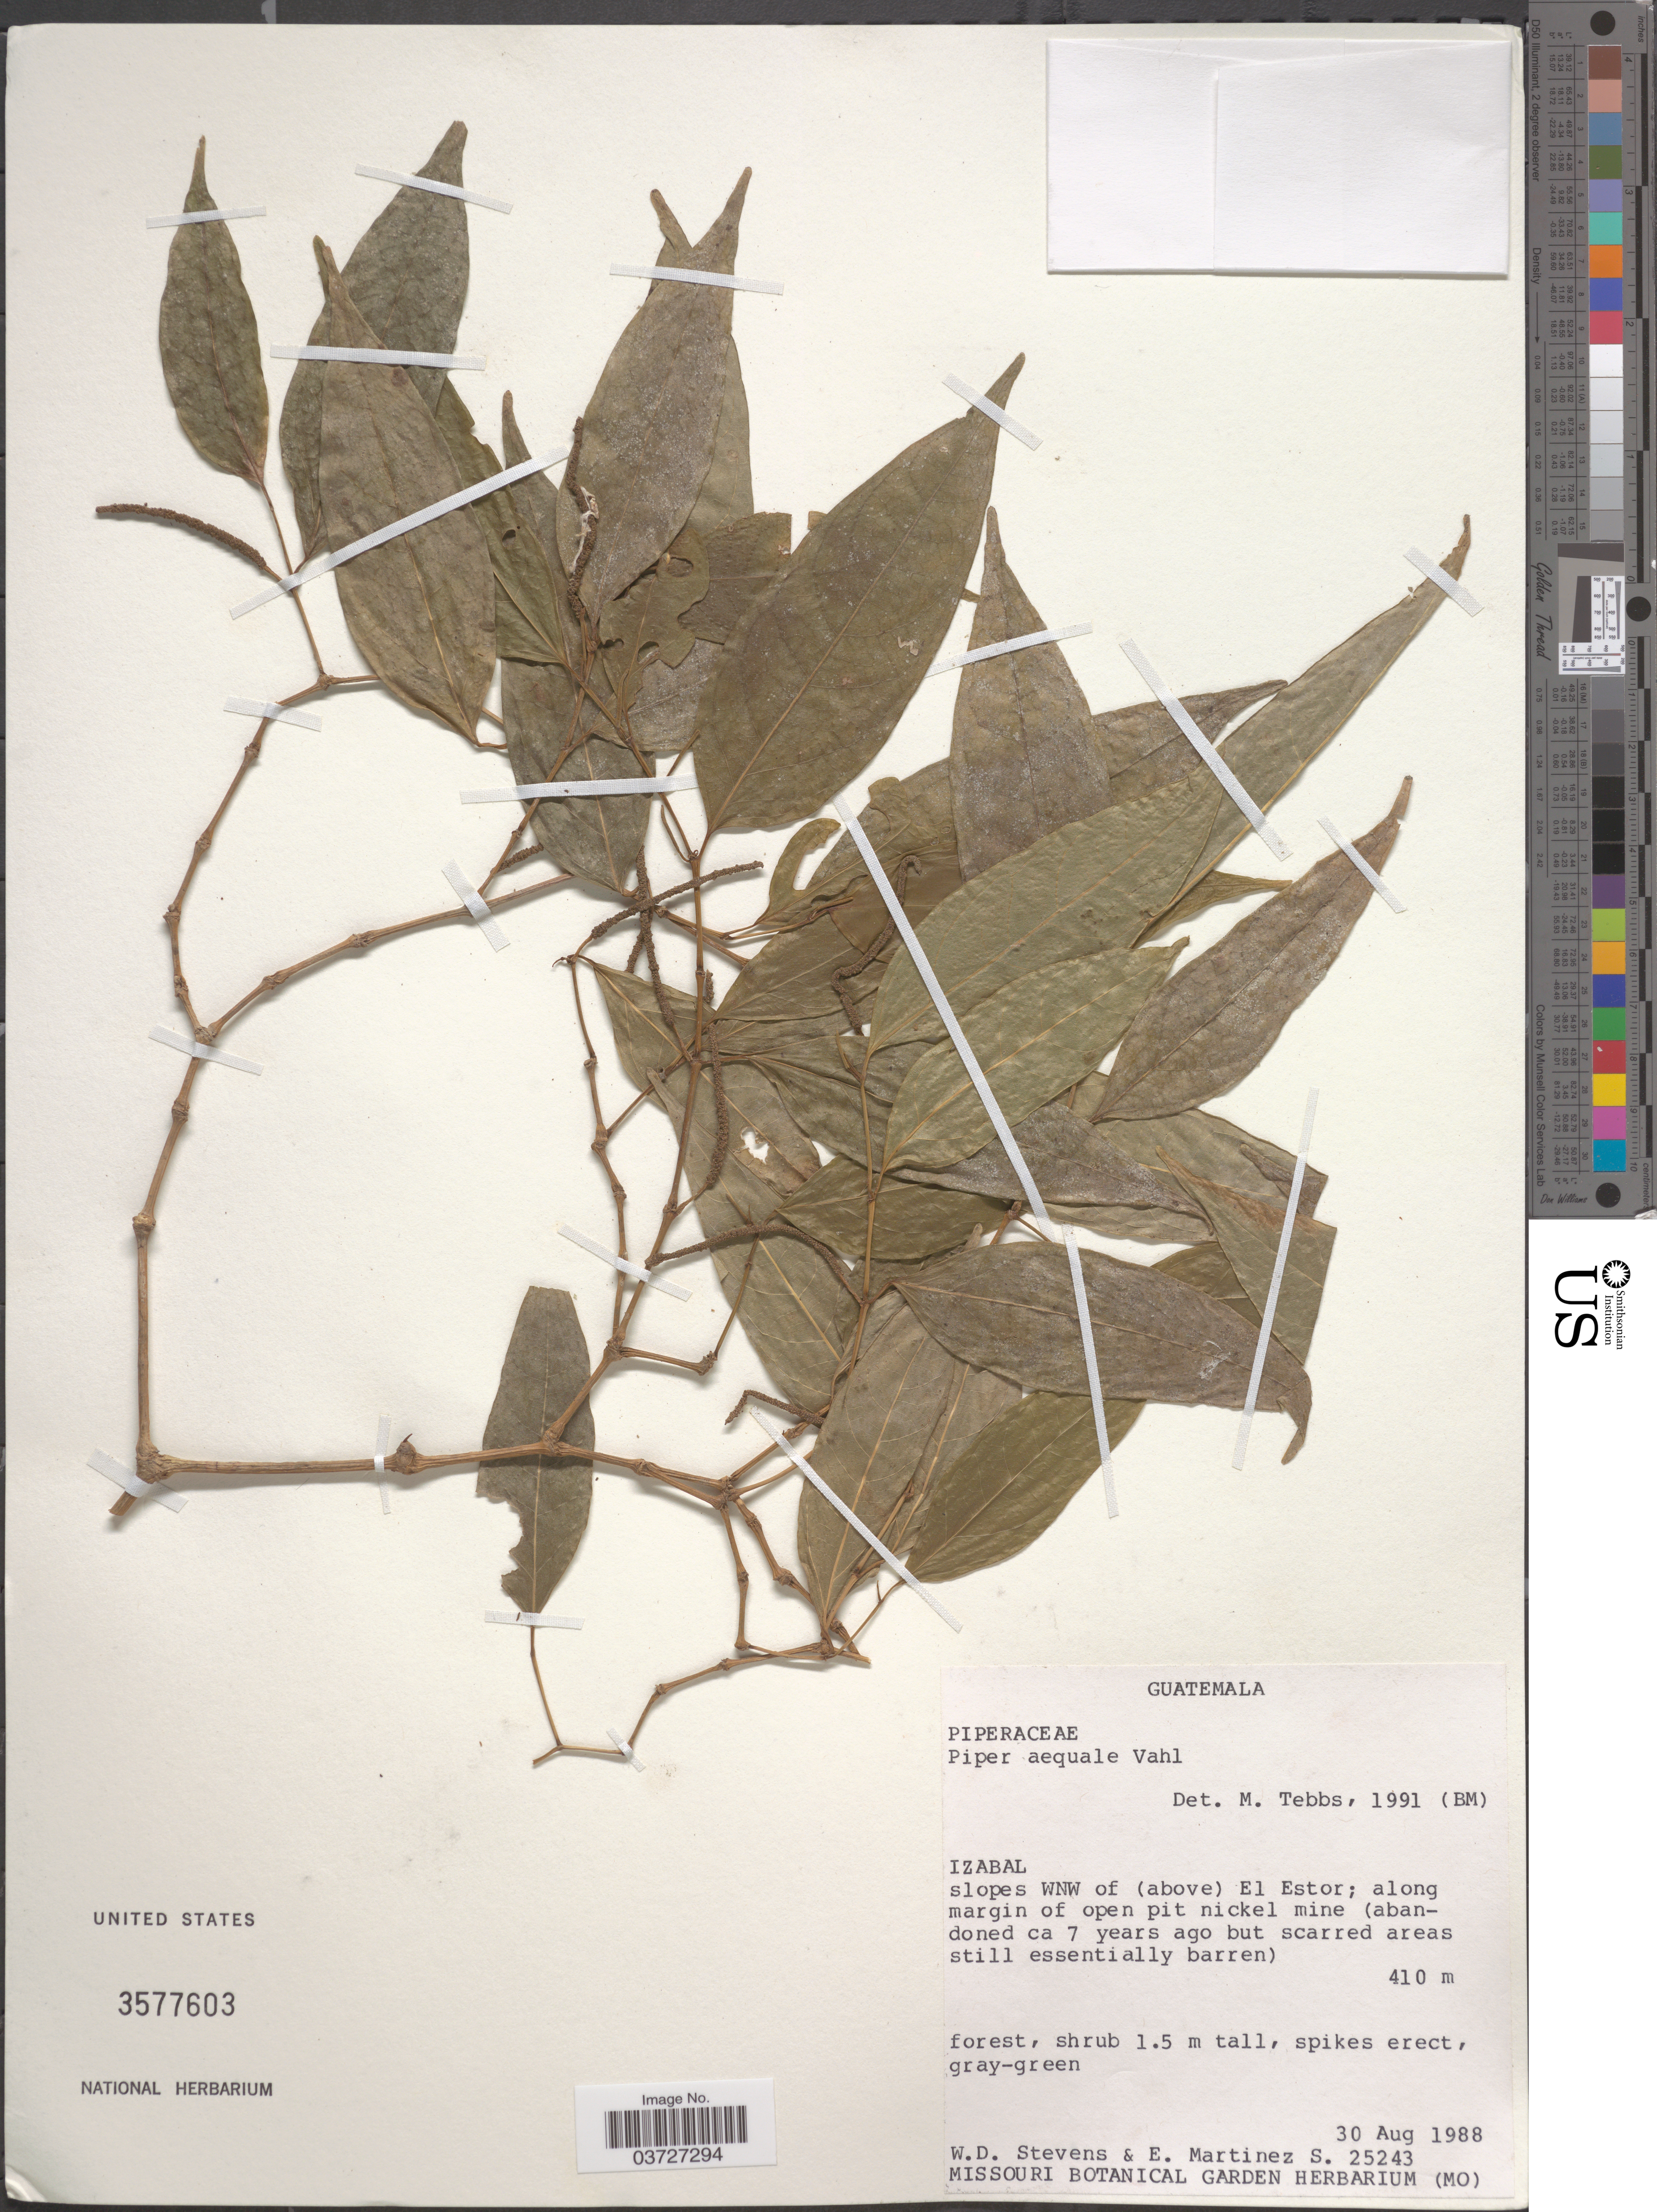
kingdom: Plantae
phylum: Tracheophyta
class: Magnoliopsida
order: Piperales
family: Piperaceae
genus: Piper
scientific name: Piper aequale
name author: Vahl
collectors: W. D. Stevens & E. M. Martínez S.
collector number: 25243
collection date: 1988-08-30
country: Guatemala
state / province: Izabal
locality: Slopes WNW of (above) El Estor; along margin of open pit nickel mine (abandoned ca 7 years ago but scarred areas still essentially barren).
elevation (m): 410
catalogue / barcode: US 3577603